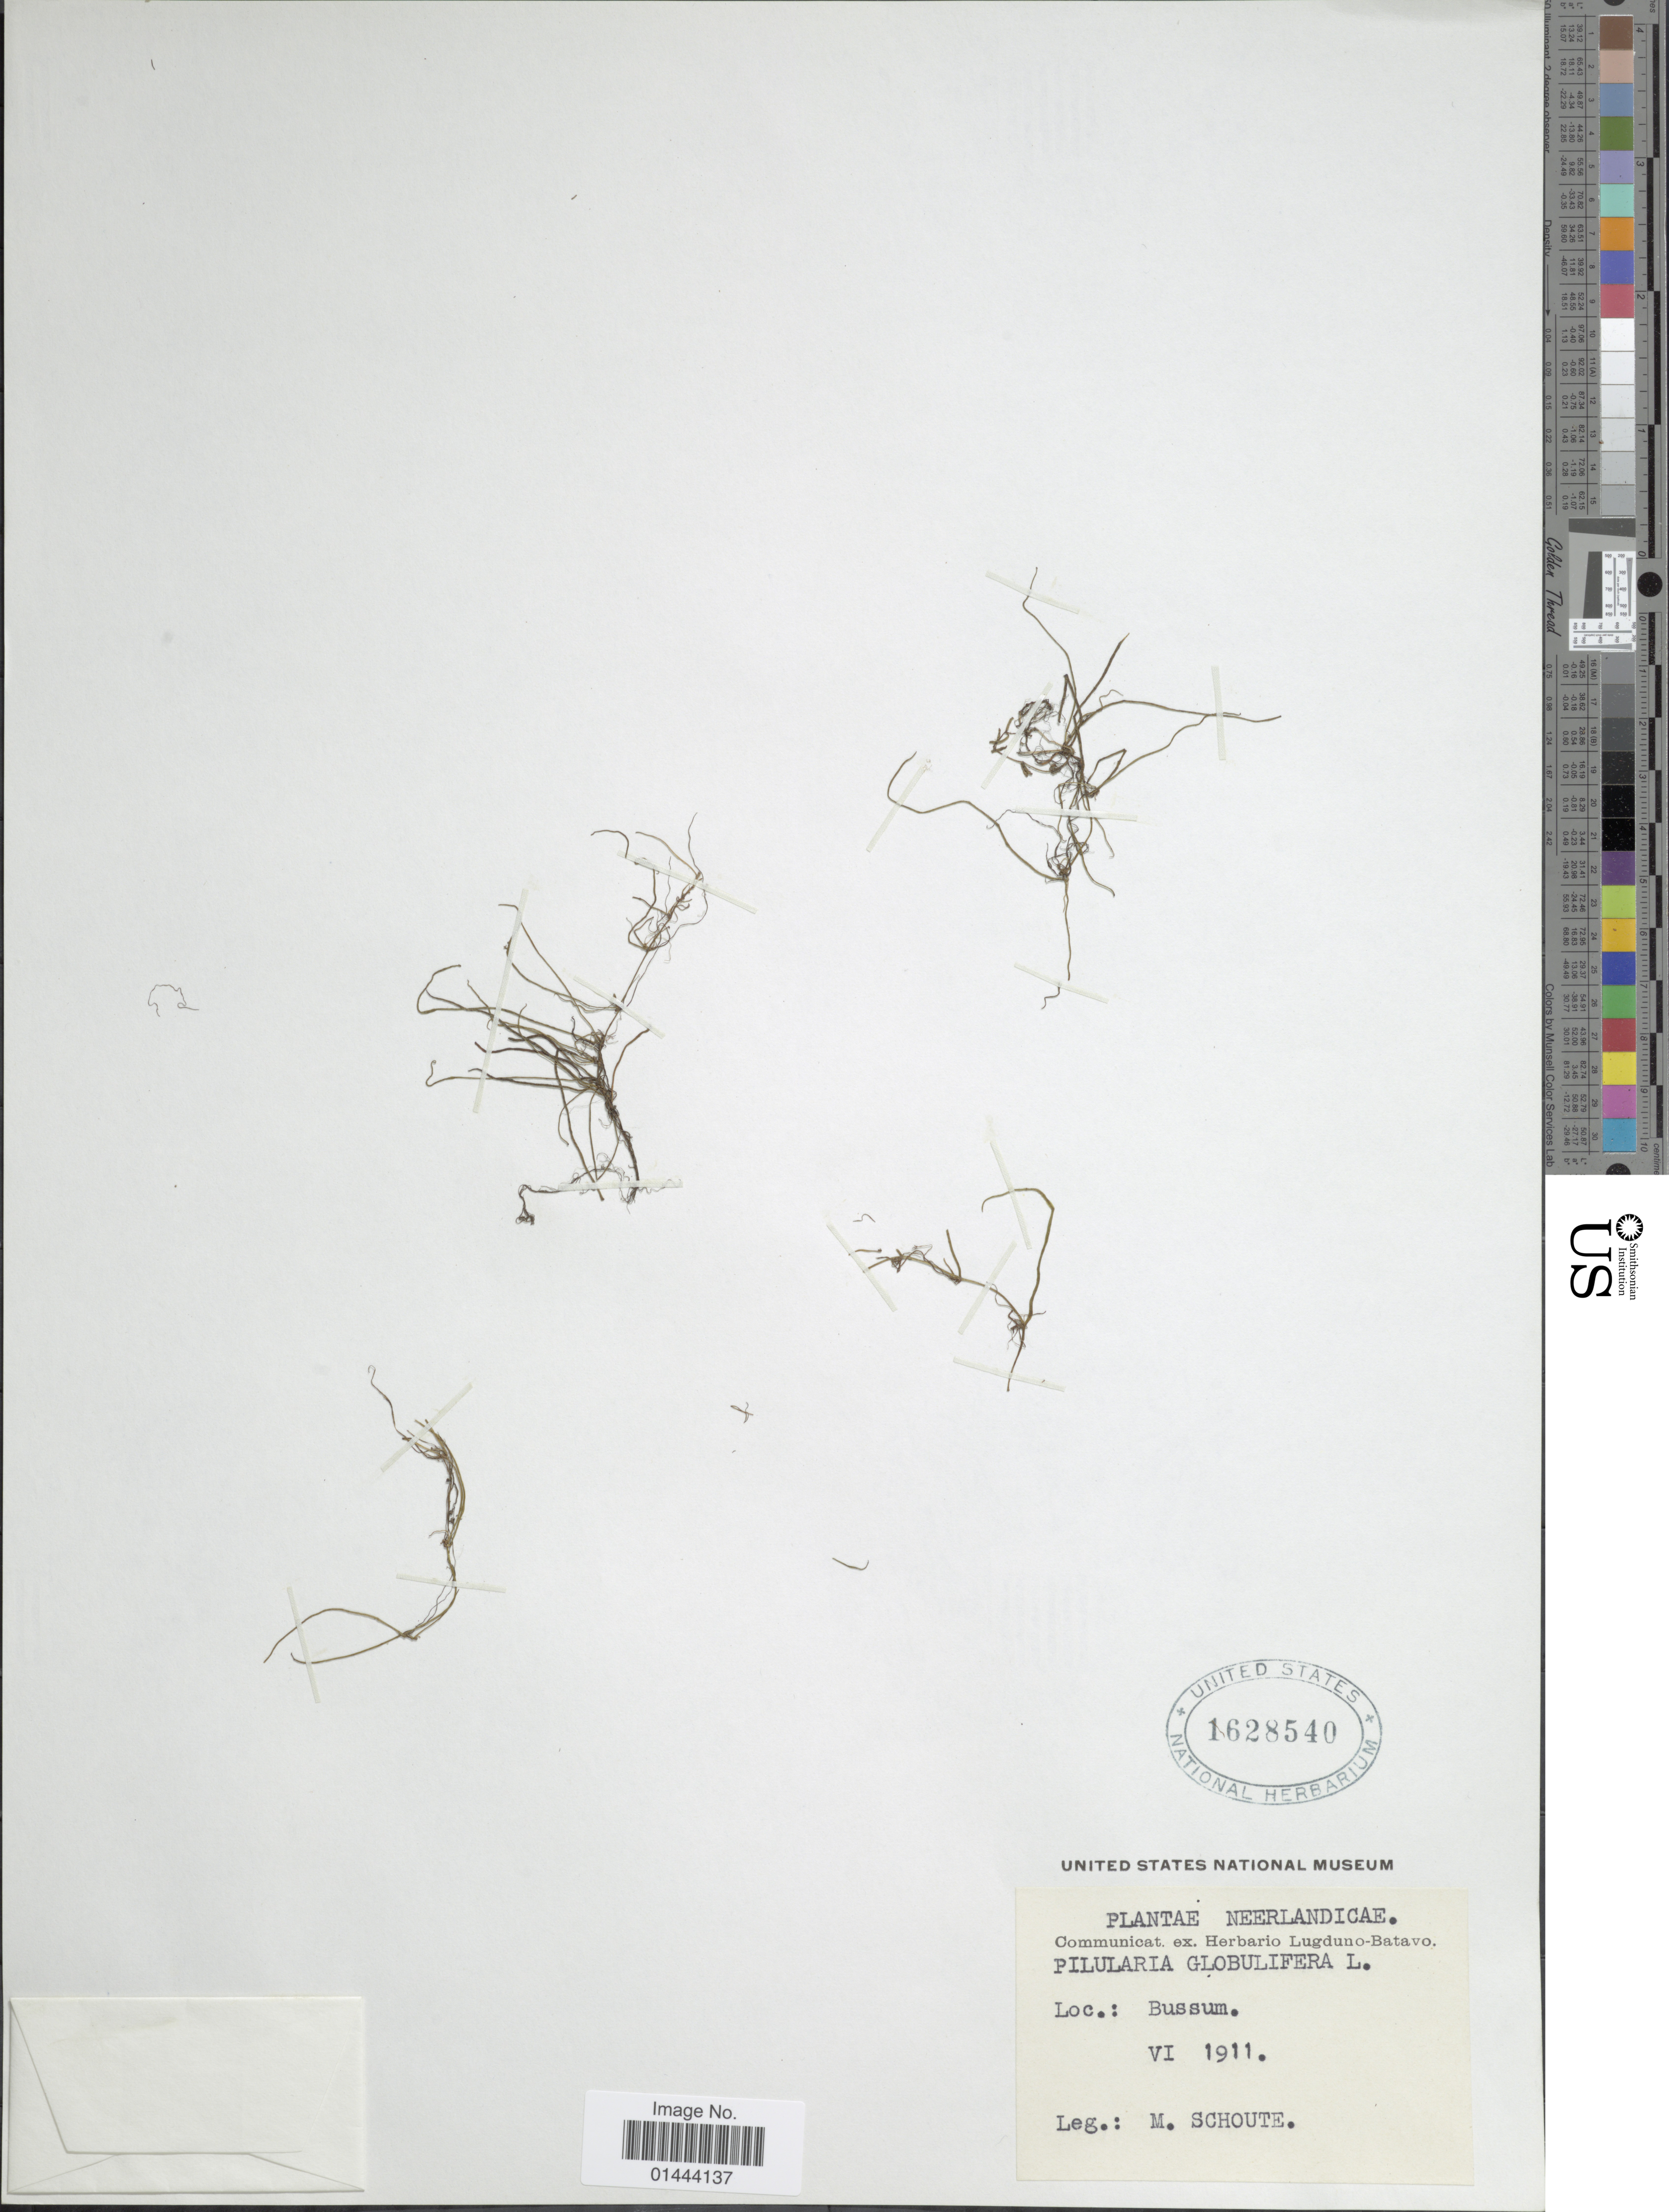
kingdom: Plantae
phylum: Tracheophyta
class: Polypodiopsida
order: Salviniales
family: Marsileaceae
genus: Pilularia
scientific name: Pilularia globulifera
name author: L.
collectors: M. Schoute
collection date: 1911-06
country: Netherlands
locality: Bussum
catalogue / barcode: US 1628540